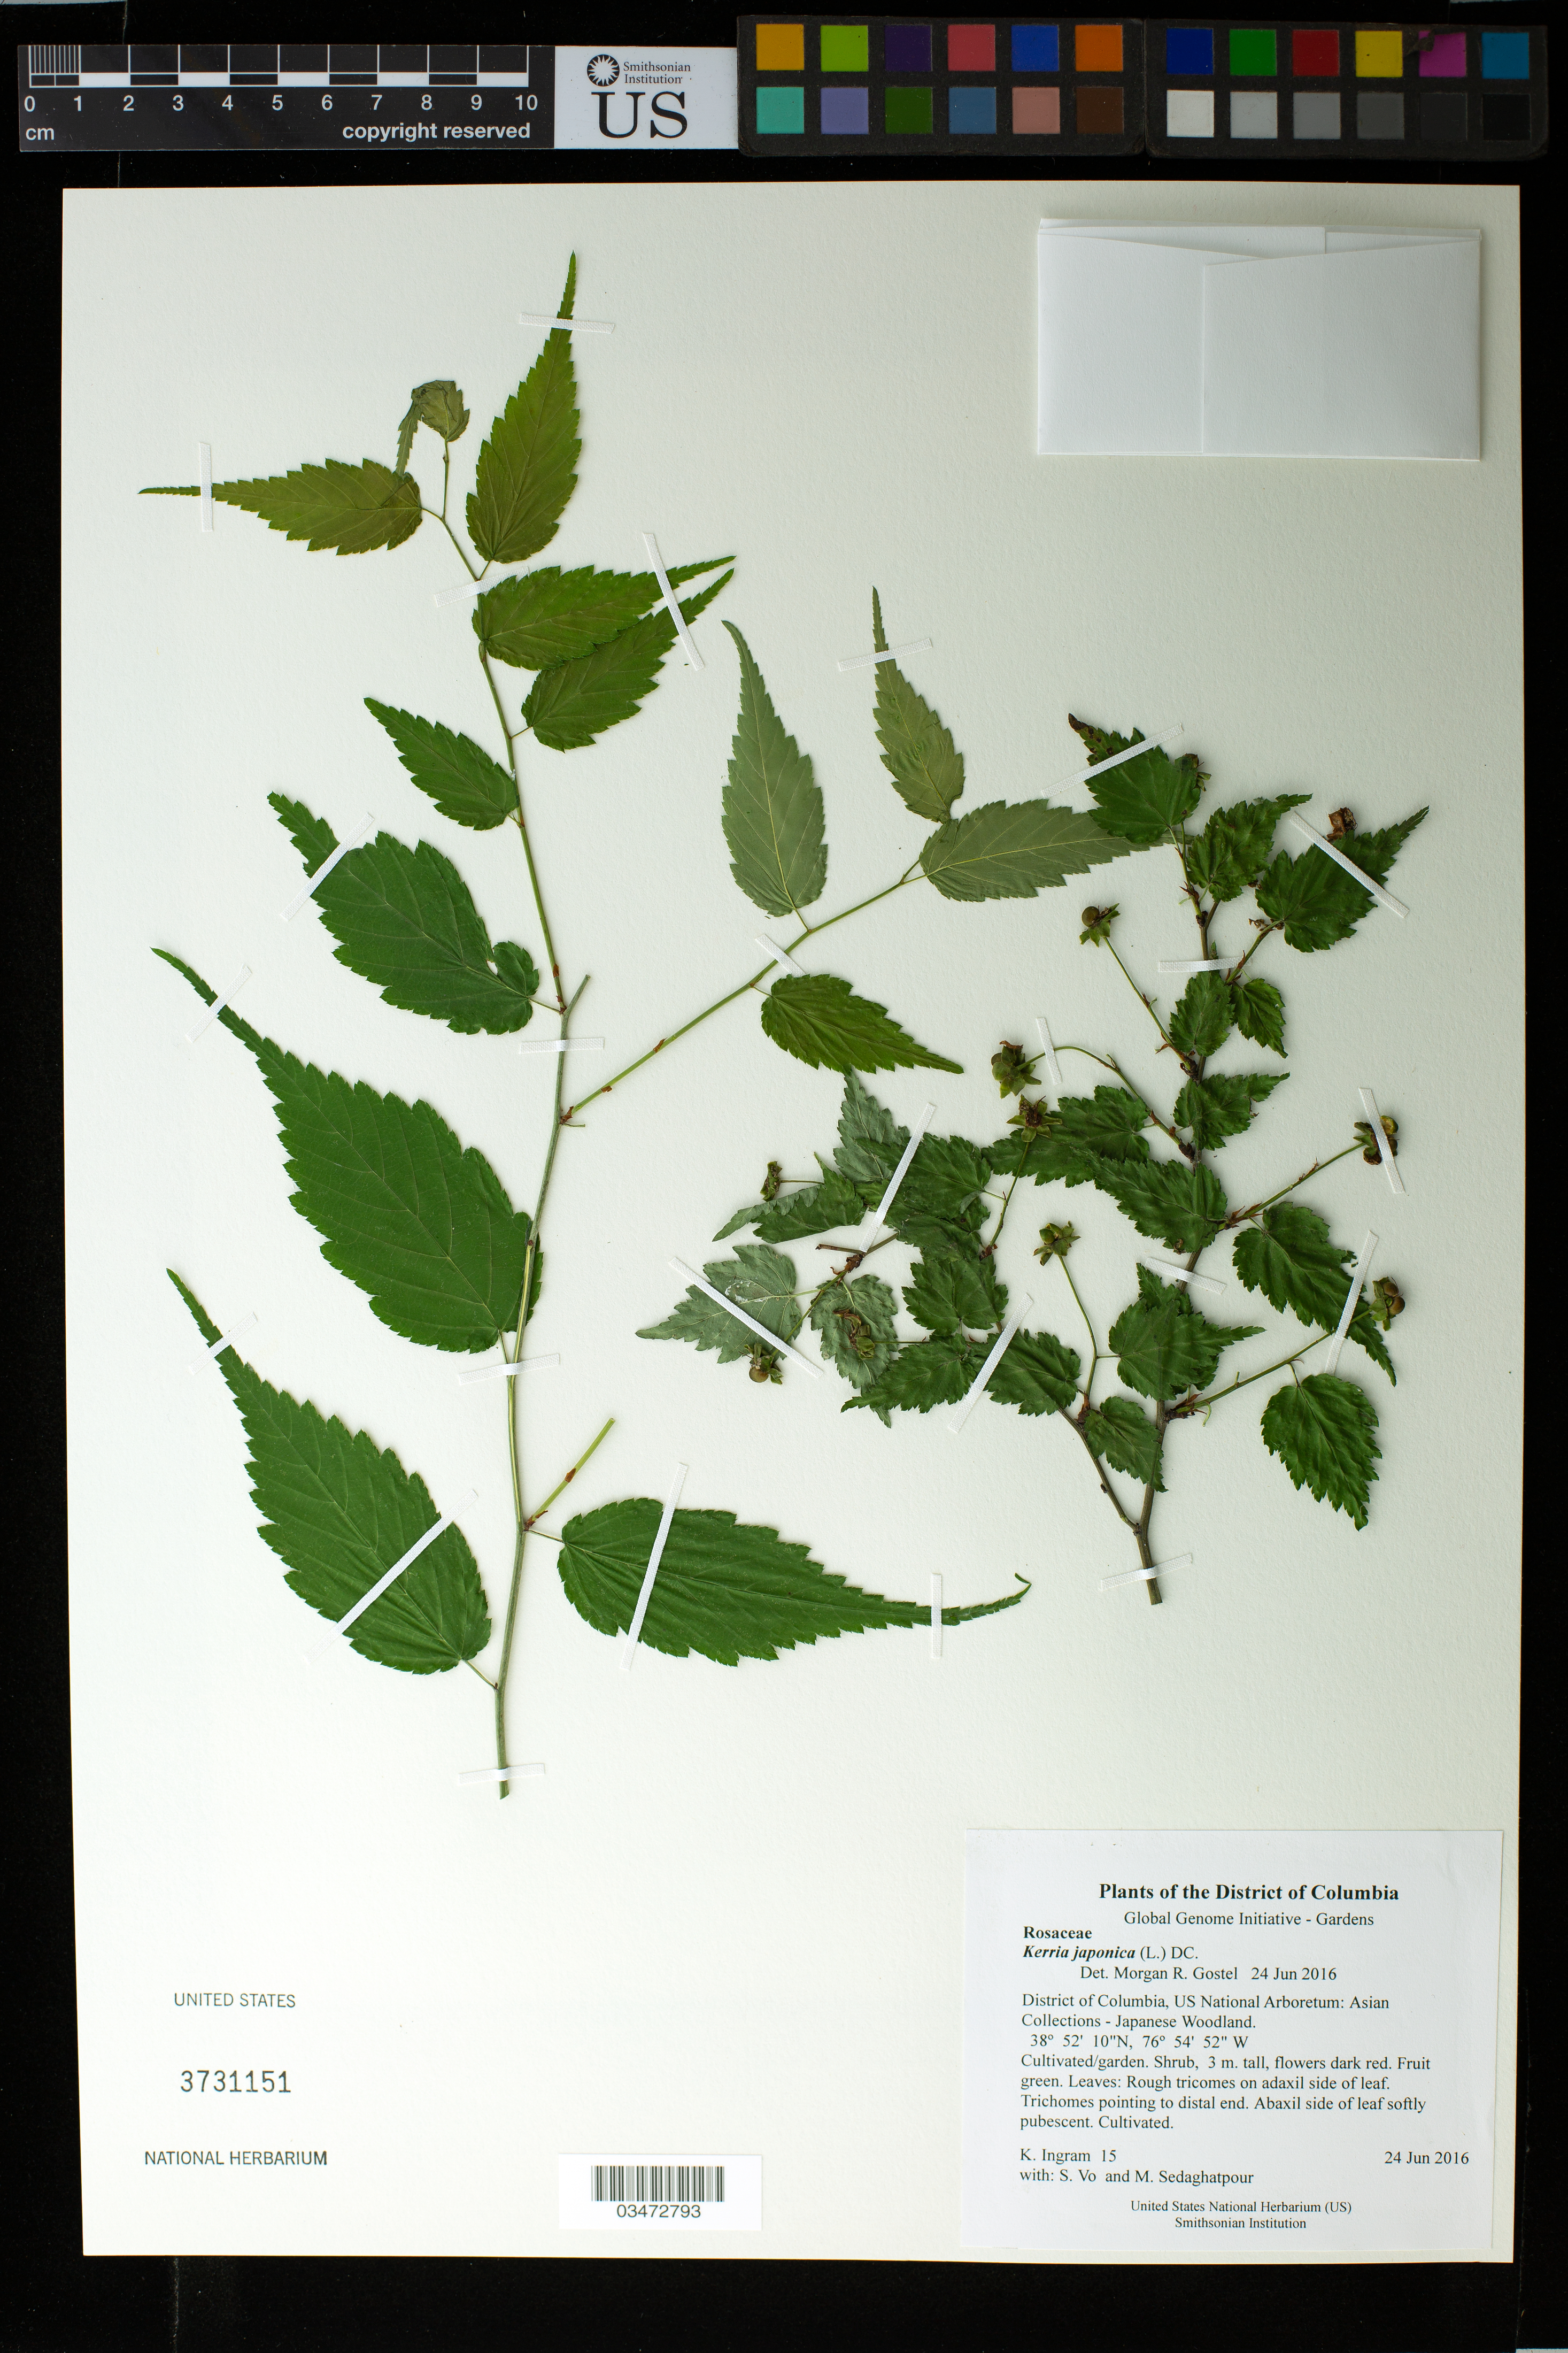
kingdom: Plantae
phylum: Tracheophyta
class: Magnoliopsida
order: Rosales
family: Rosaceae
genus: Kerria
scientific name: Kerria japonica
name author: (L.) DC.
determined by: Gostel, Morgan R., (BRIT), Botanical Research Institute of Texas (UNITED STATES)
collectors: K. S. Ingram, S. Vo & M. Sedaghatpour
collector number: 15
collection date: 2016-06-24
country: United States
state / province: District of Columbia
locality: US National Arboretum: Asian Collections - Japanese Woodland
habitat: Cultivated/garden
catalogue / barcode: US 3731151